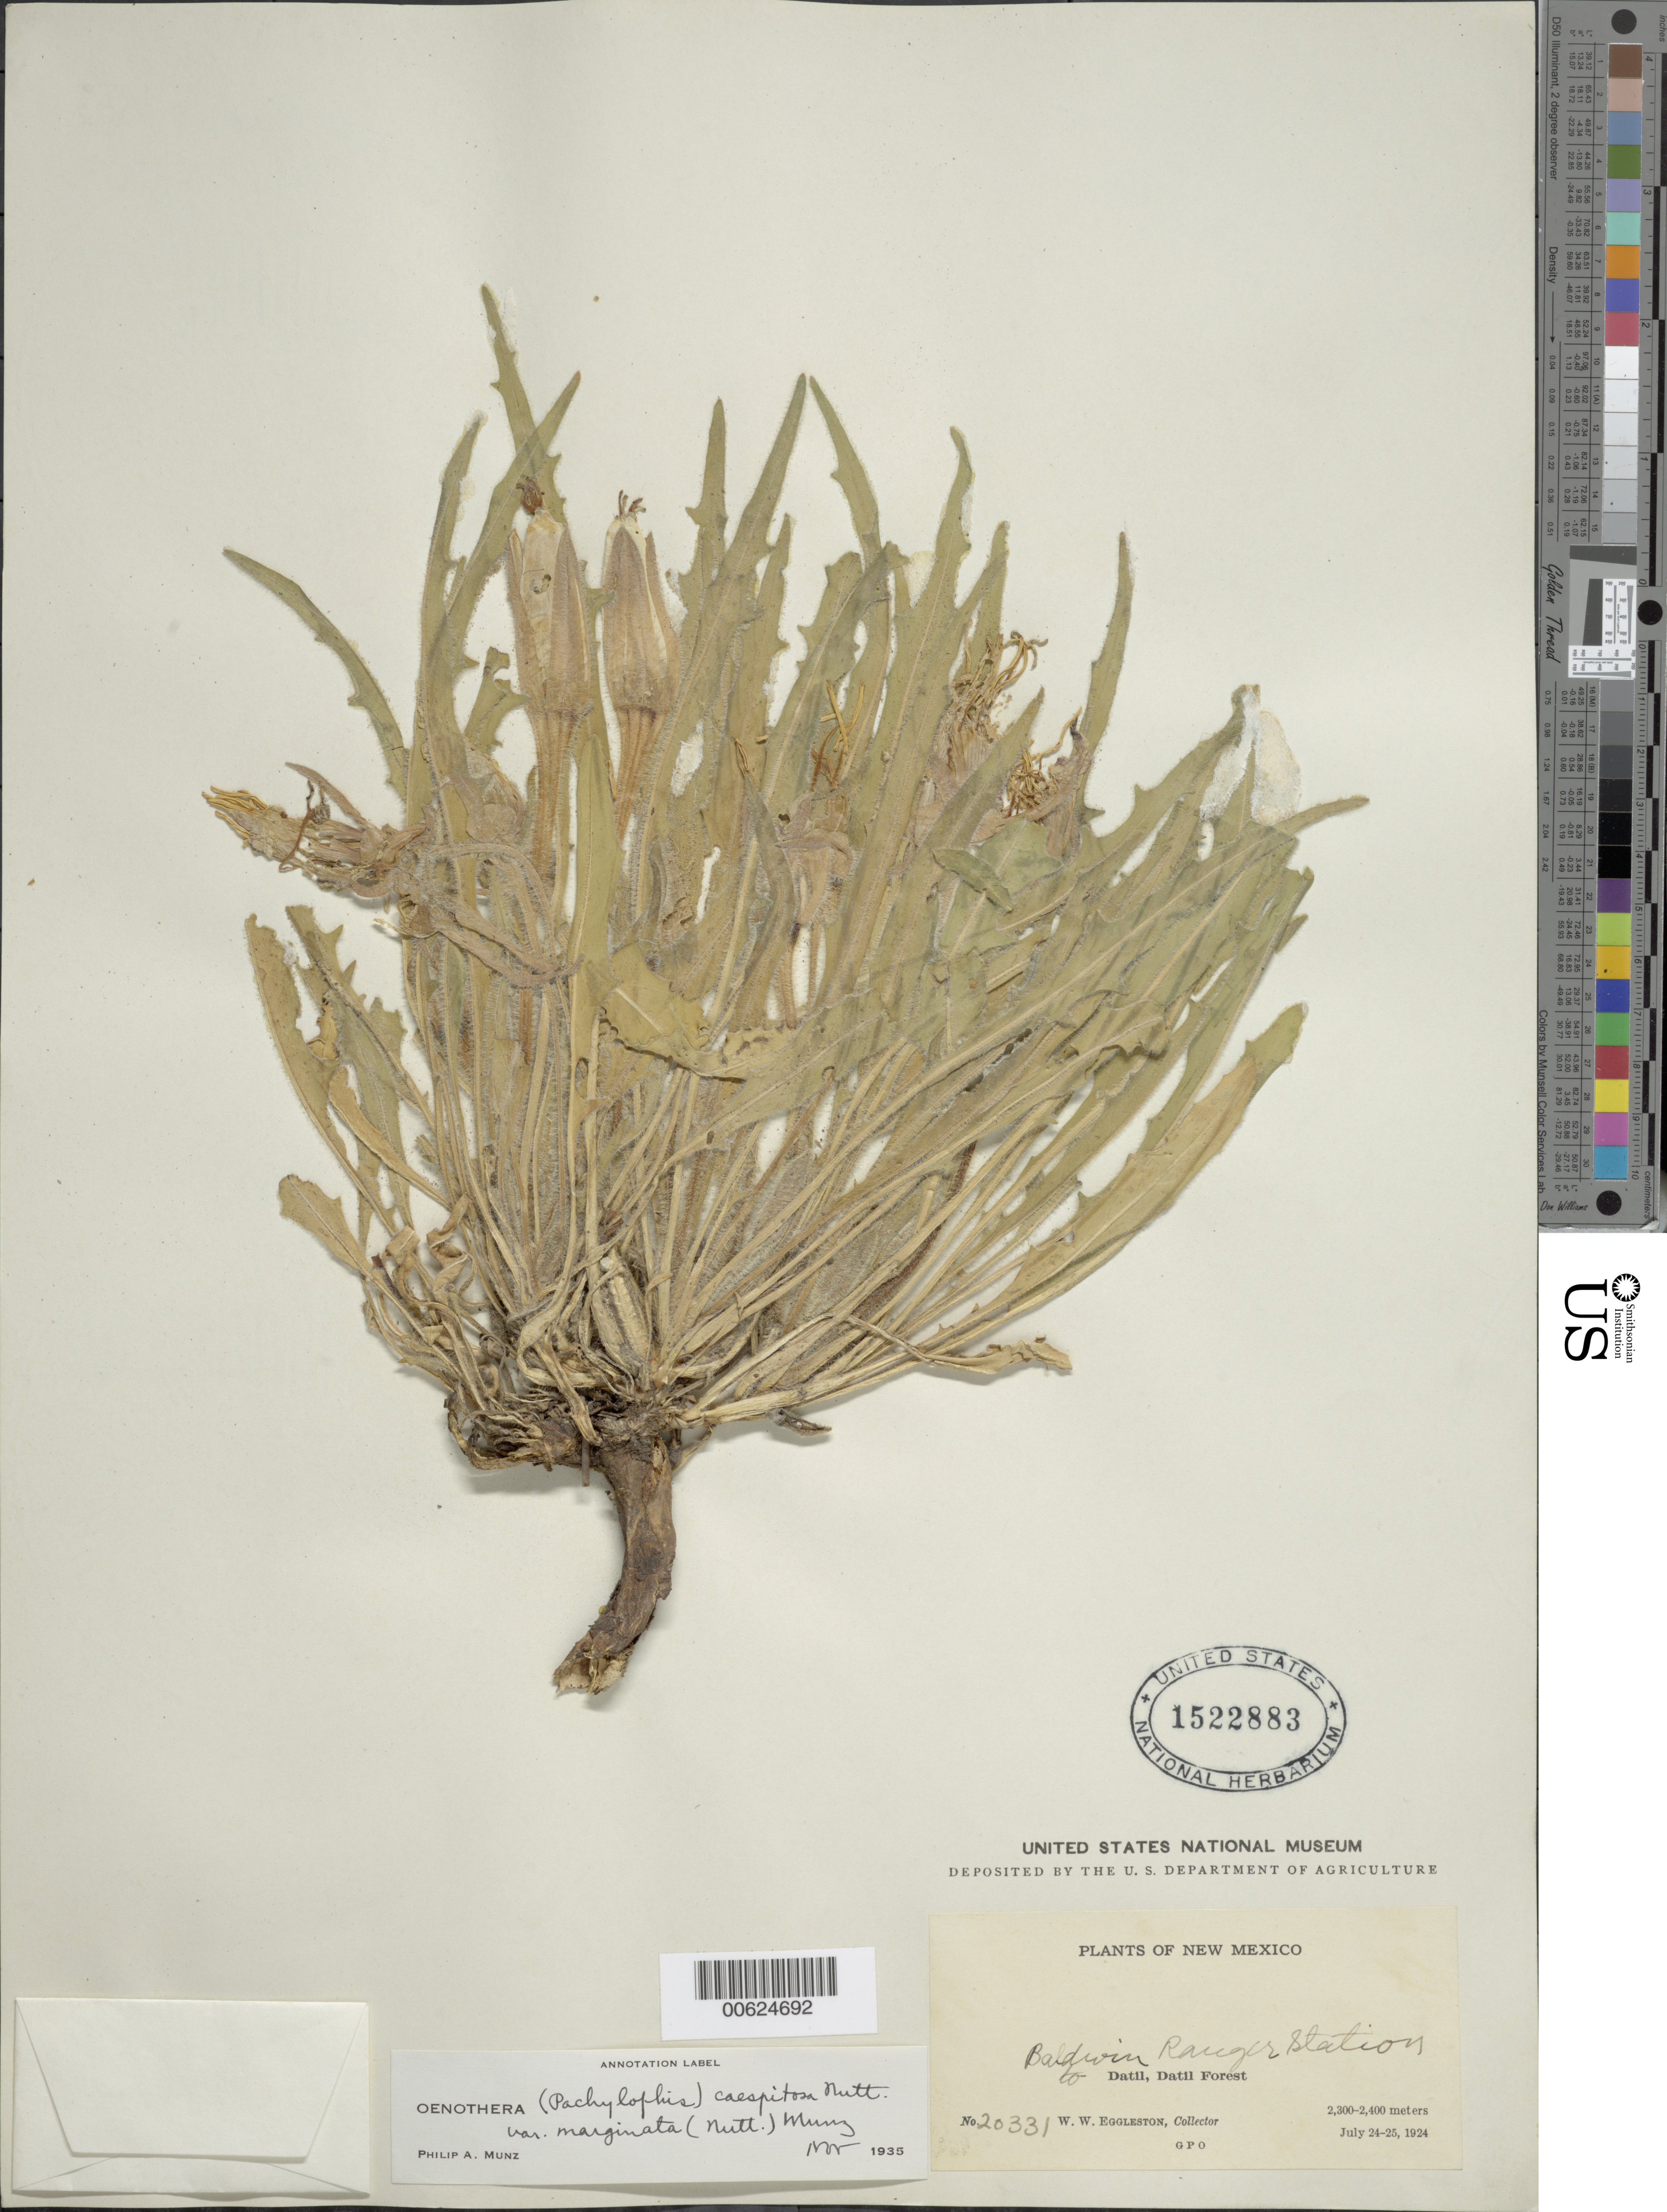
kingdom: Plantae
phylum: Tracheophyta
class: Magnoliopsida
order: Myrtales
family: Onagraceae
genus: Oenothera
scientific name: Oenothera cespitosa subsp. marginata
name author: (Nutt. ex Hook. & Arn.) Munz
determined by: Munz, Philip A.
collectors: W. W. Eggleston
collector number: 20331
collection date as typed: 24 Jul 1924 to 25 Jul 1924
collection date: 1924-07-24/1924-07-25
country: United States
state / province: New Mexico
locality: Datil, Datil Forest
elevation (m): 2300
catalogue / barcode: US 1522883